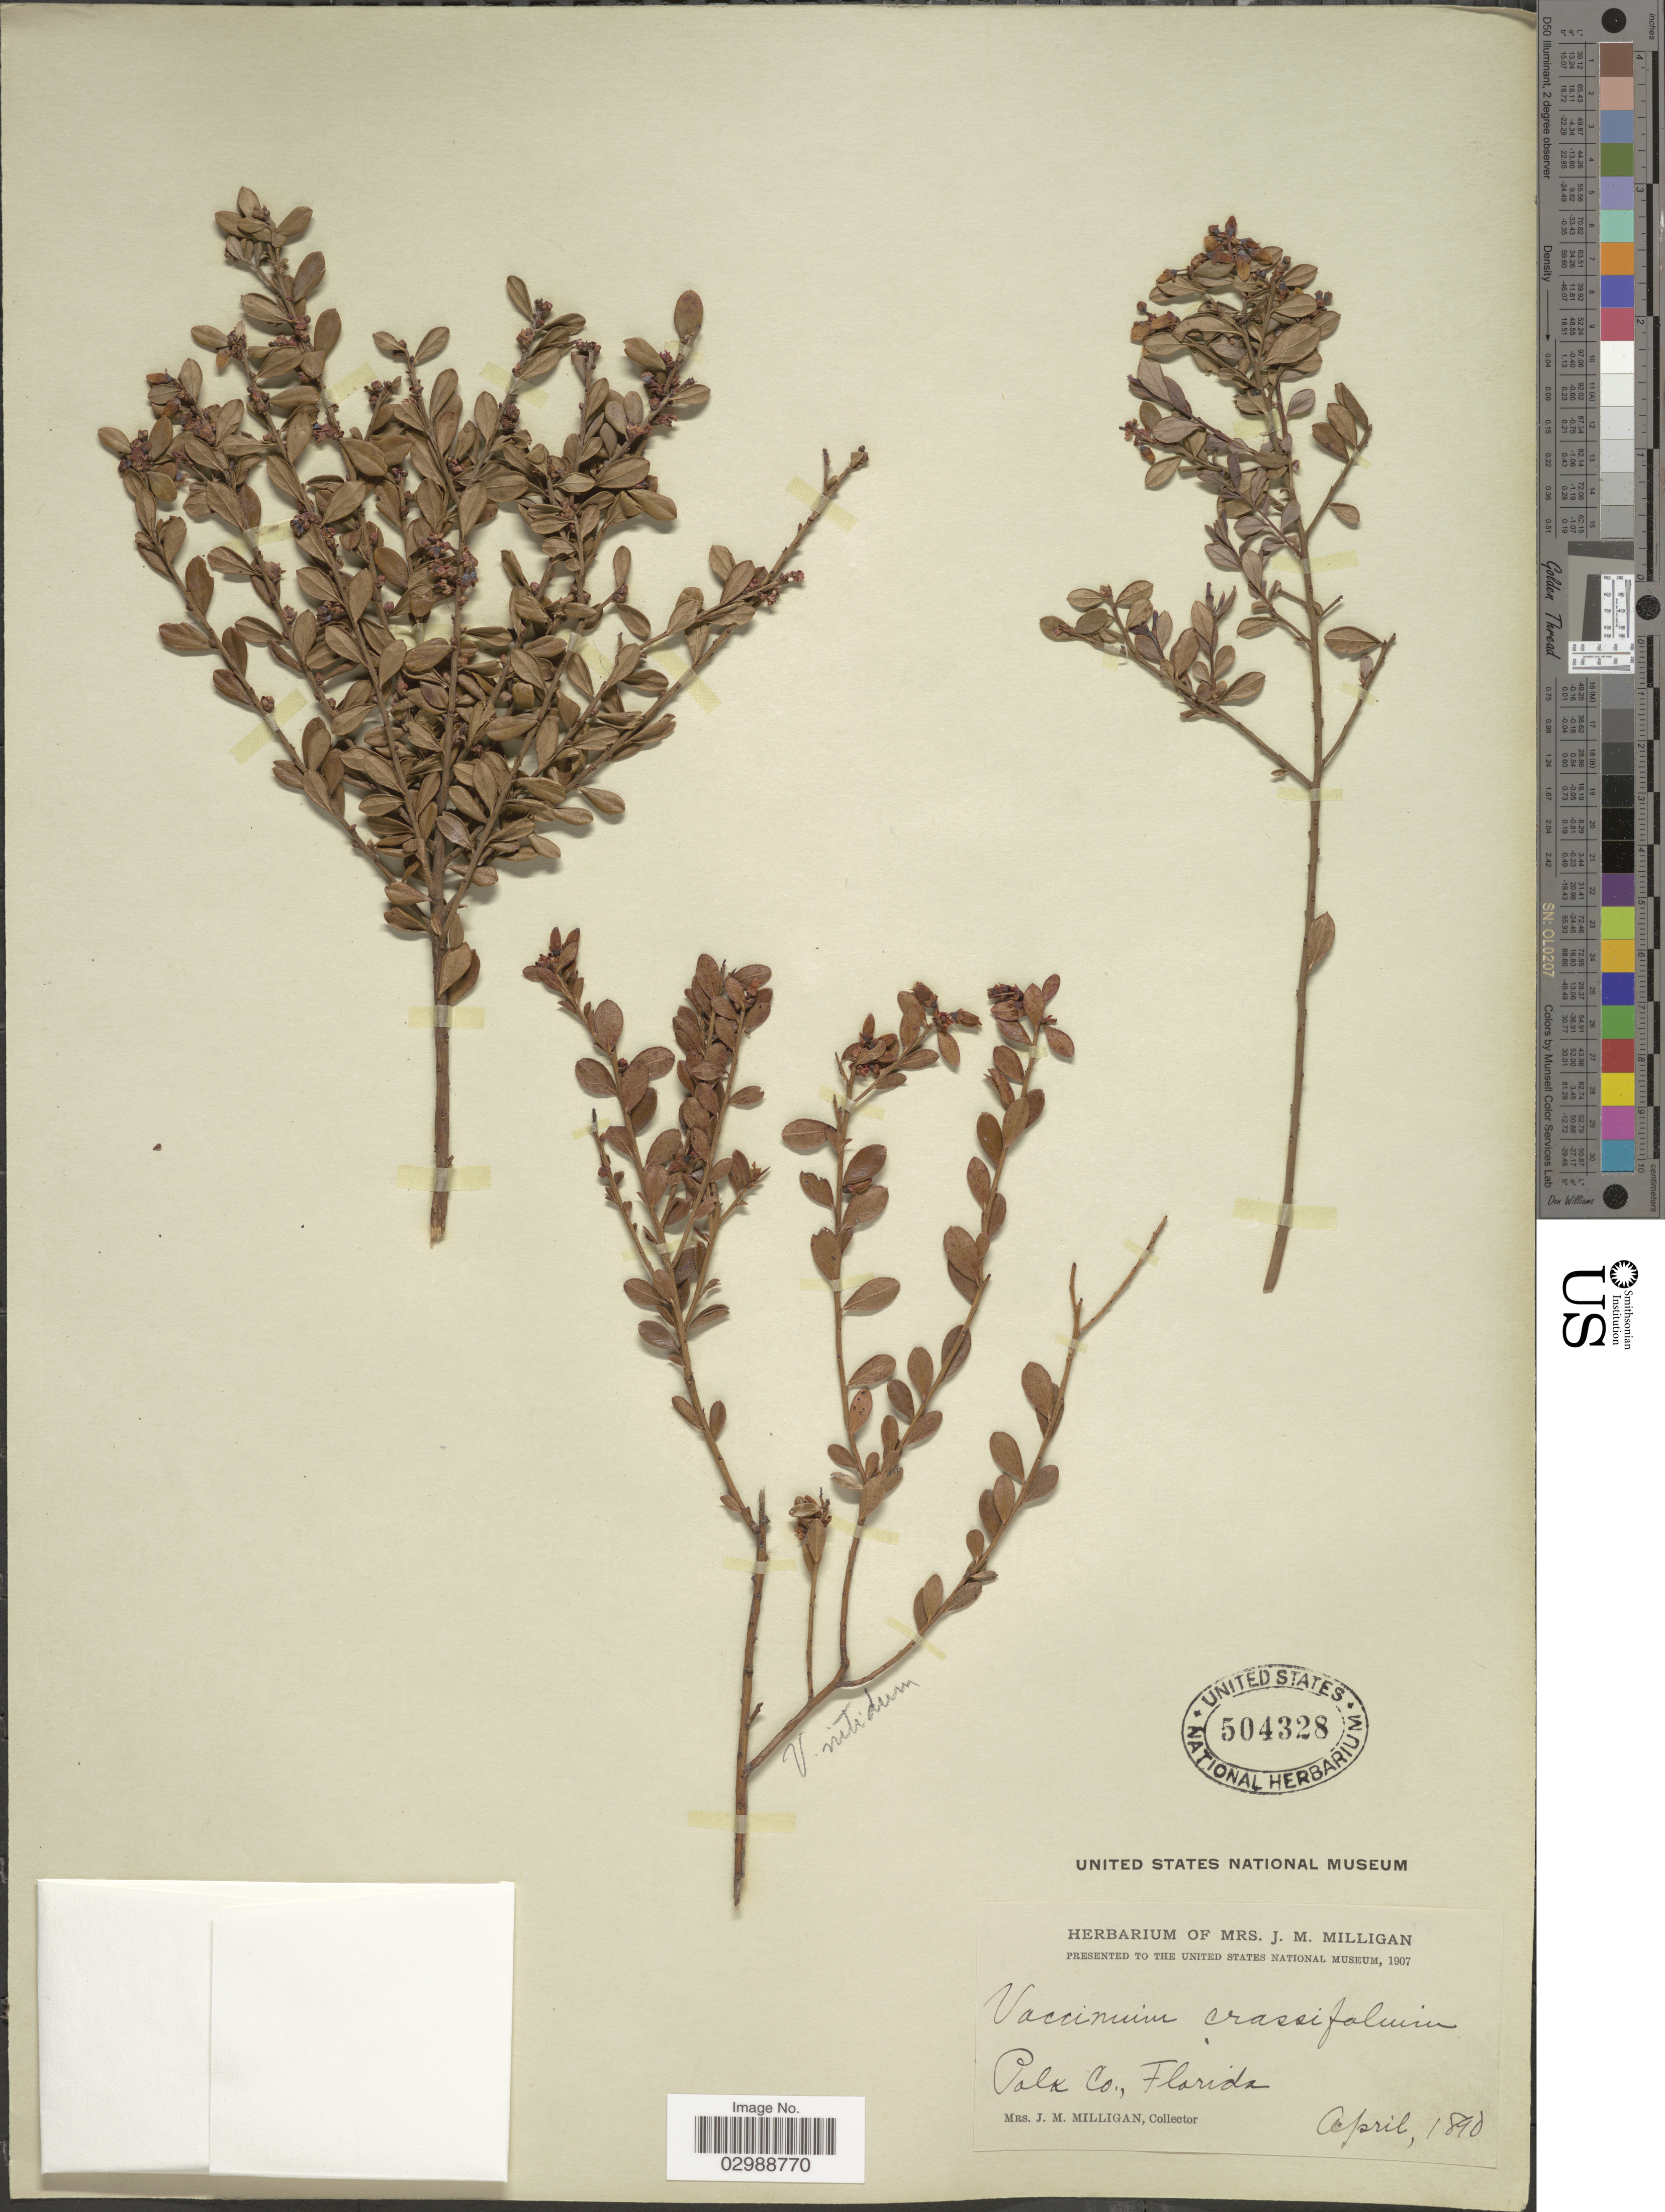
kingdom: Plantae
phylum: Tracheophyta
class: Magnoliopsida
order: Ericales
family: Ericaceae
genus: Vaccinium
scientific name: Vaccinium myrsinites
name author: Lam.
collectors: J. Milligan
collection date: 1890-04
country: United States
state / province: Florida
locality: Polk Co.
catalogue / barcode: US 504328